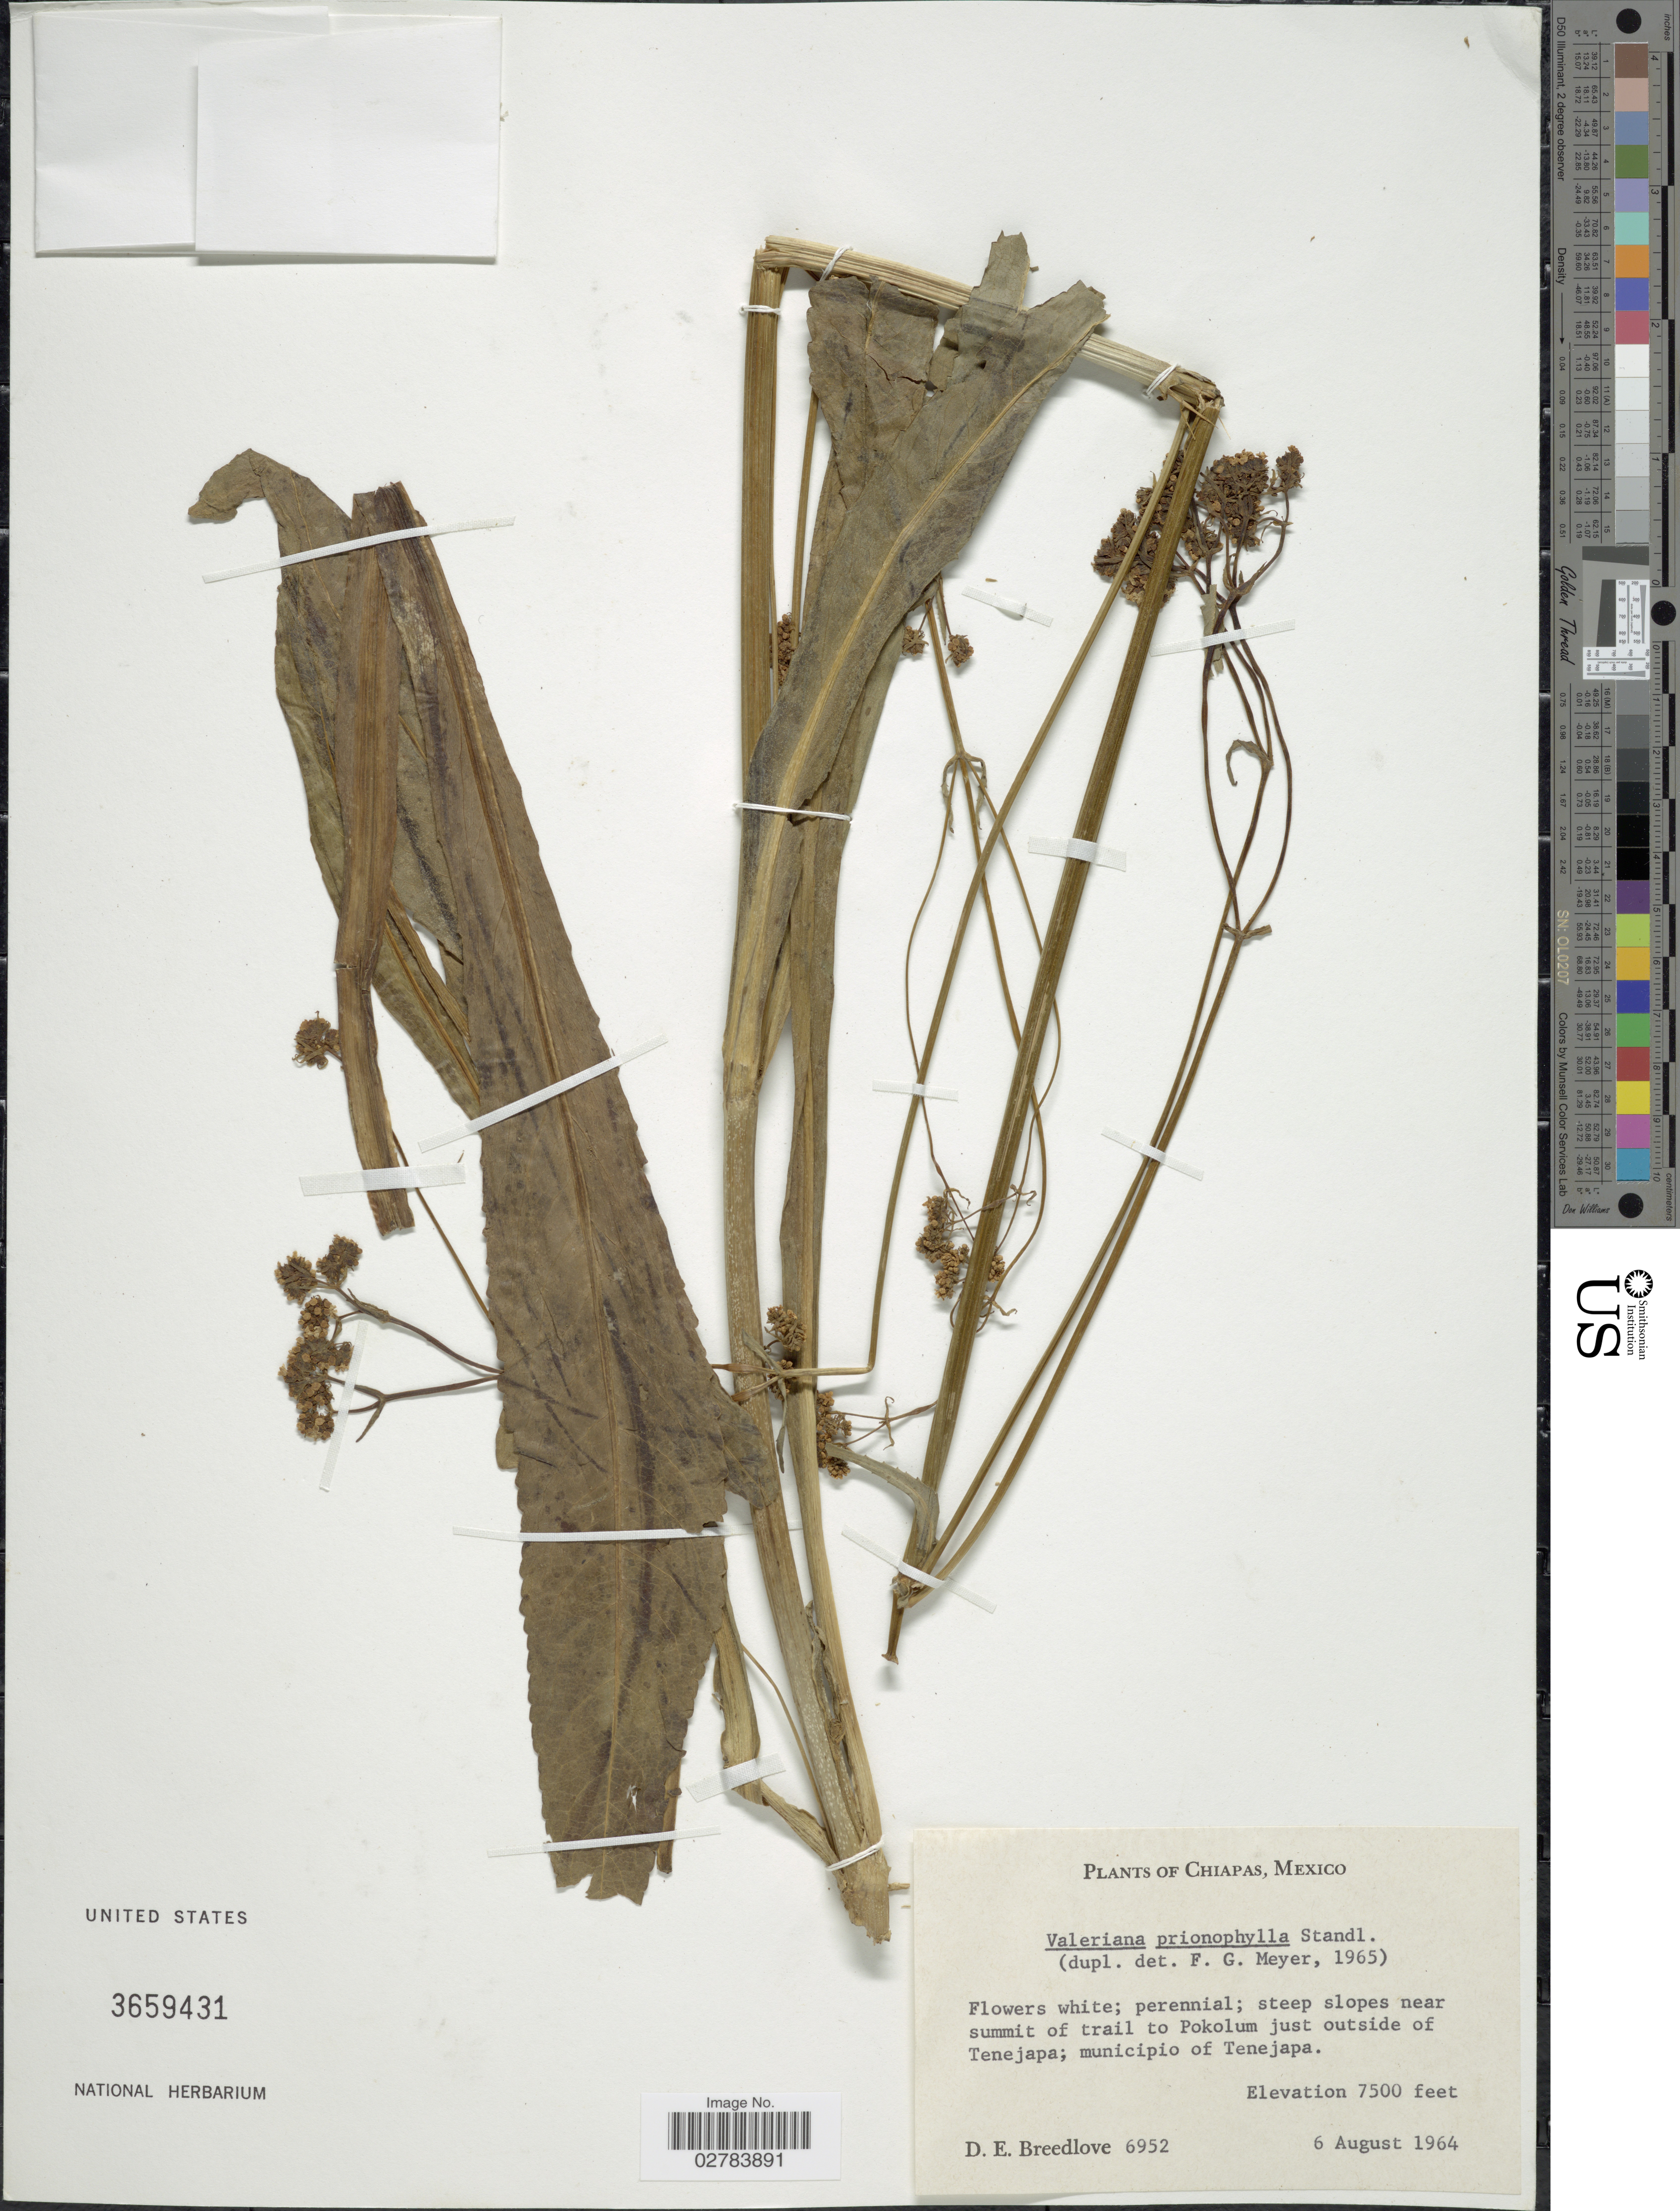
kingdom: Plantae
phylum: Tracheophyta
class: Magnoliopsida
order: Dipsacales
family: Caprifoliaceae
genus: Valeriana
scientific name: Valeriana prionophylla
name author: Standl.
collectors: D. E. Breedlove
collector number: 6952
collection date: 1964-08-06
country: Mexico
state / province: Chiapas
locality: Steep slopes near summit of trail to Pokolum just outside of Tenejapa; municipio of Tenejapa.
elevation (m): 2286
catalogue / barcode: US 3659431